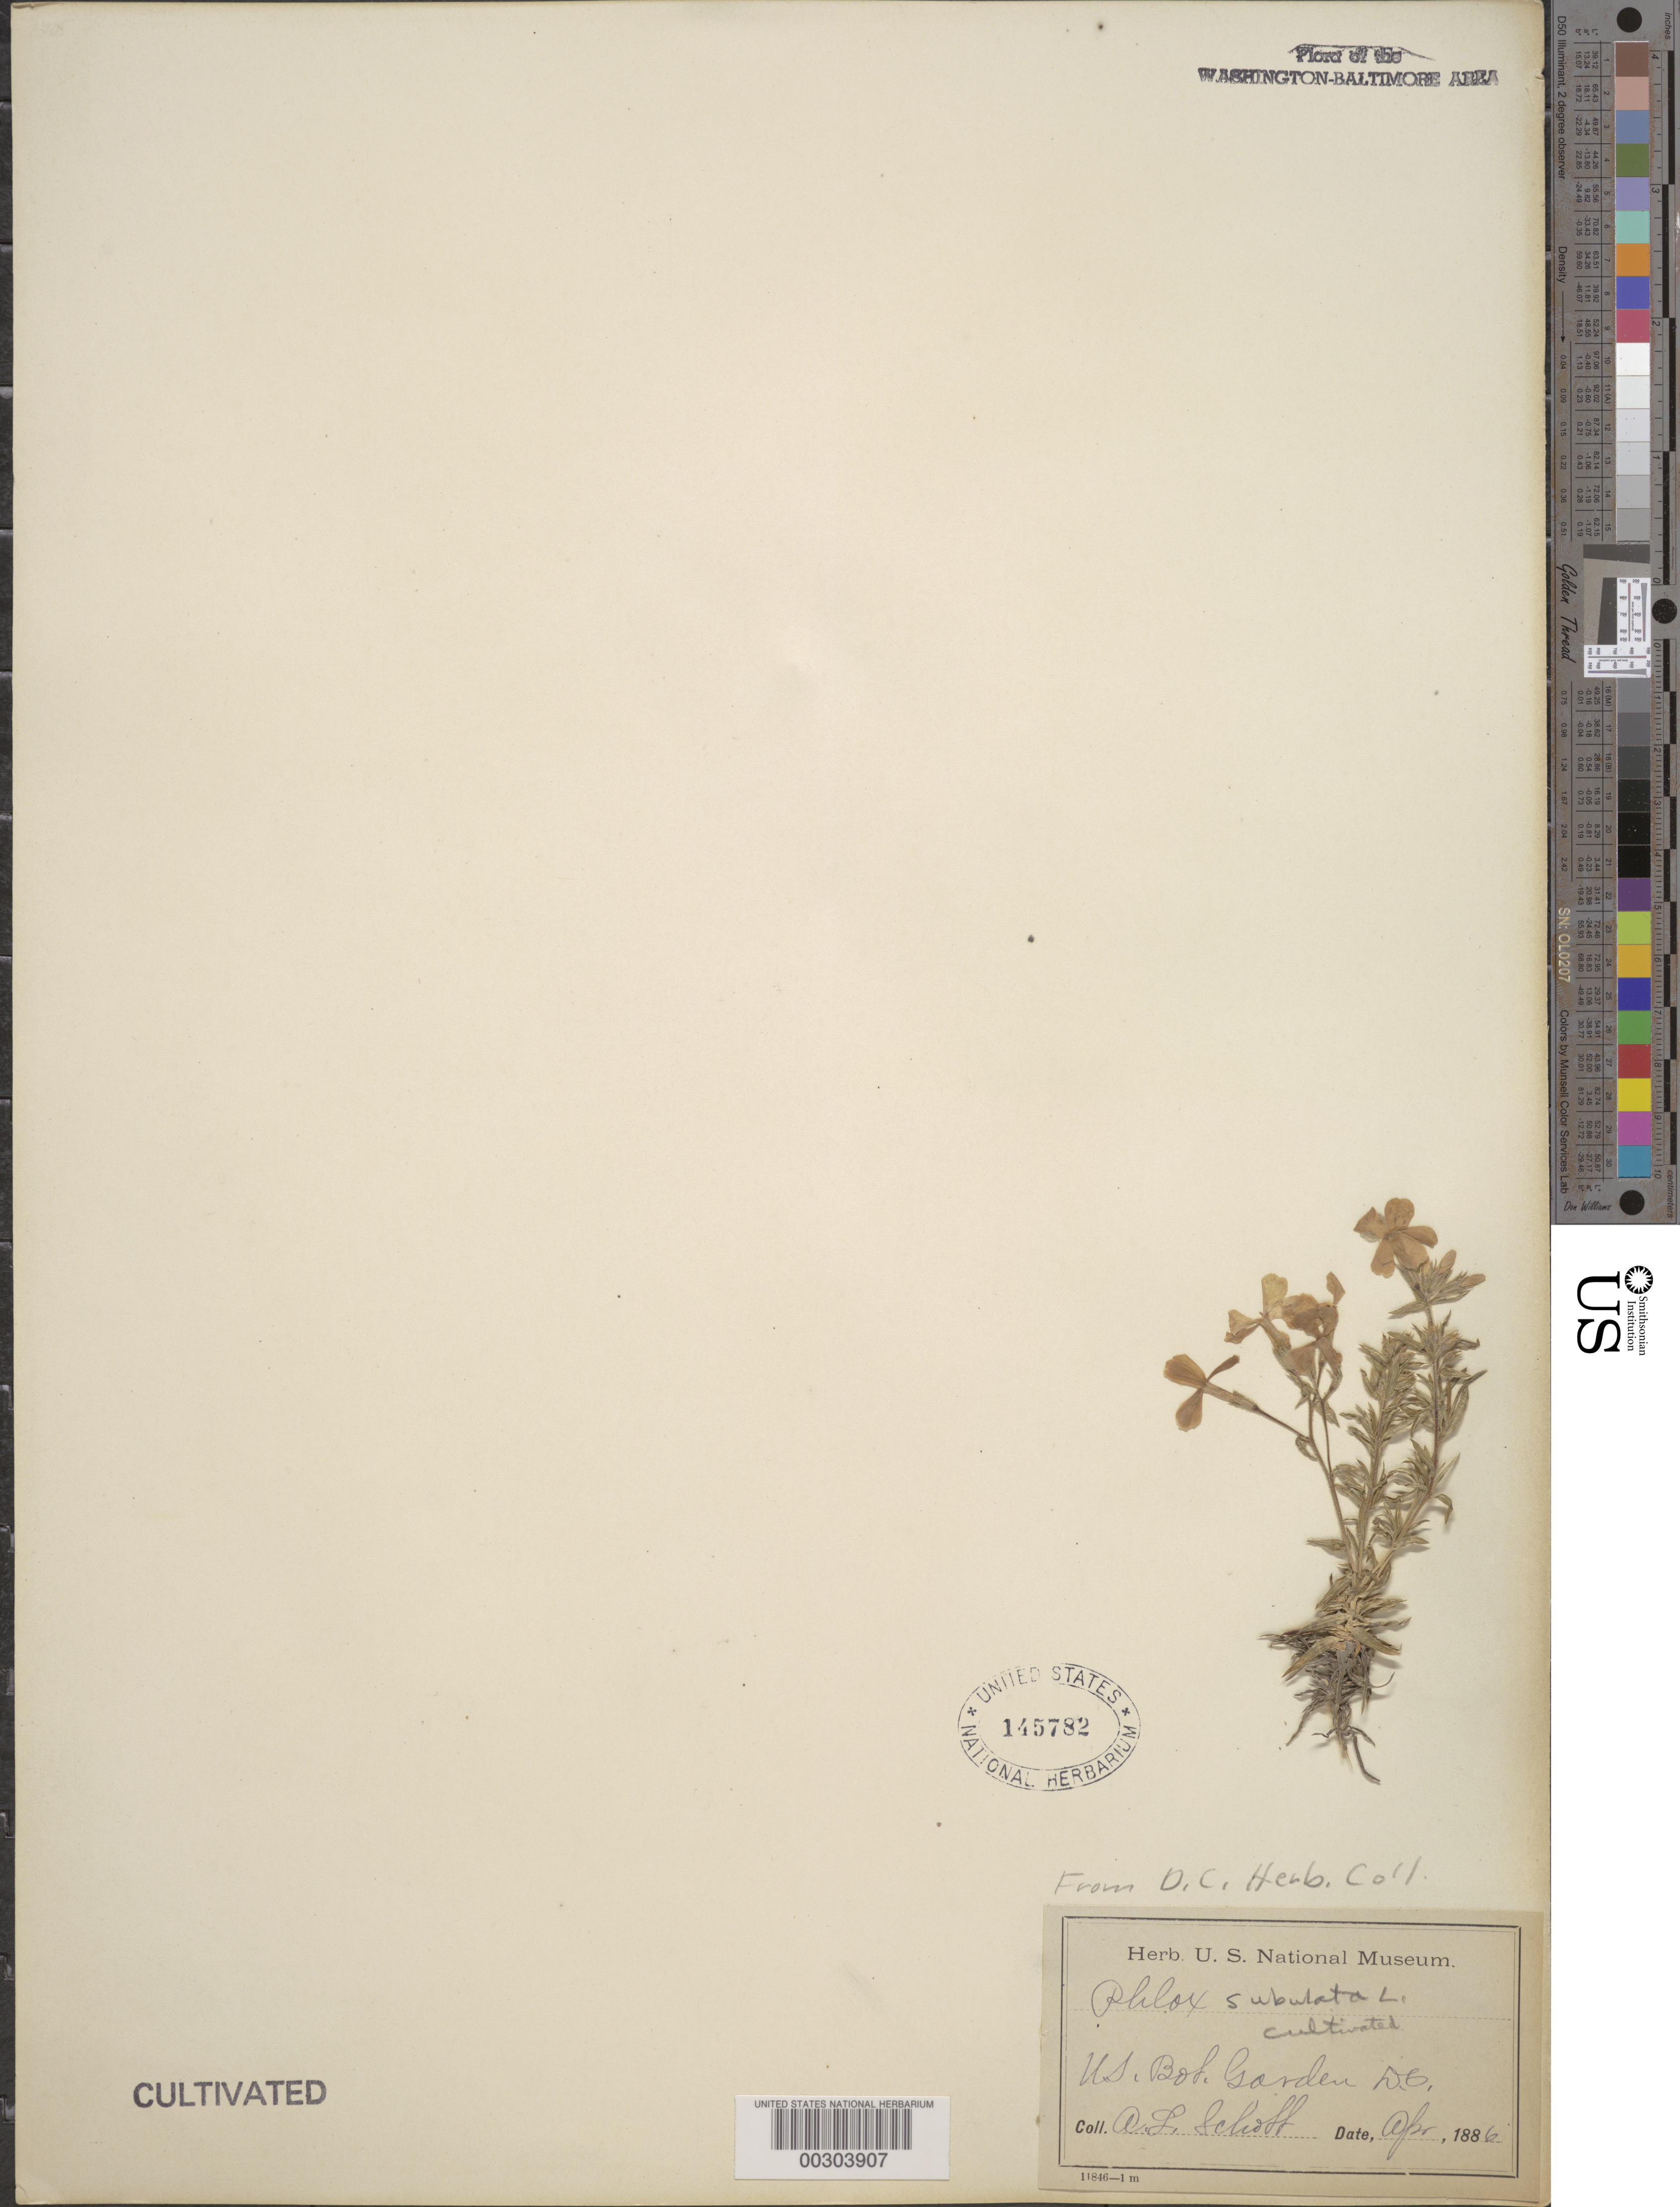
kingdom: Plantae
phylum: Tracheophyta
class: Magnoliopsida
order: Ericales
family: Polemoniaceae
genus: Phlox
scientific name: Phlox subulata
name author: L.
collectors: A. L. Schott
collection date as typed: Apr 1886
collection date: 1886-04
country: United States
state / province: District of Columbia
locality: Botanical Gardens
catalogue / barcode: US 145782